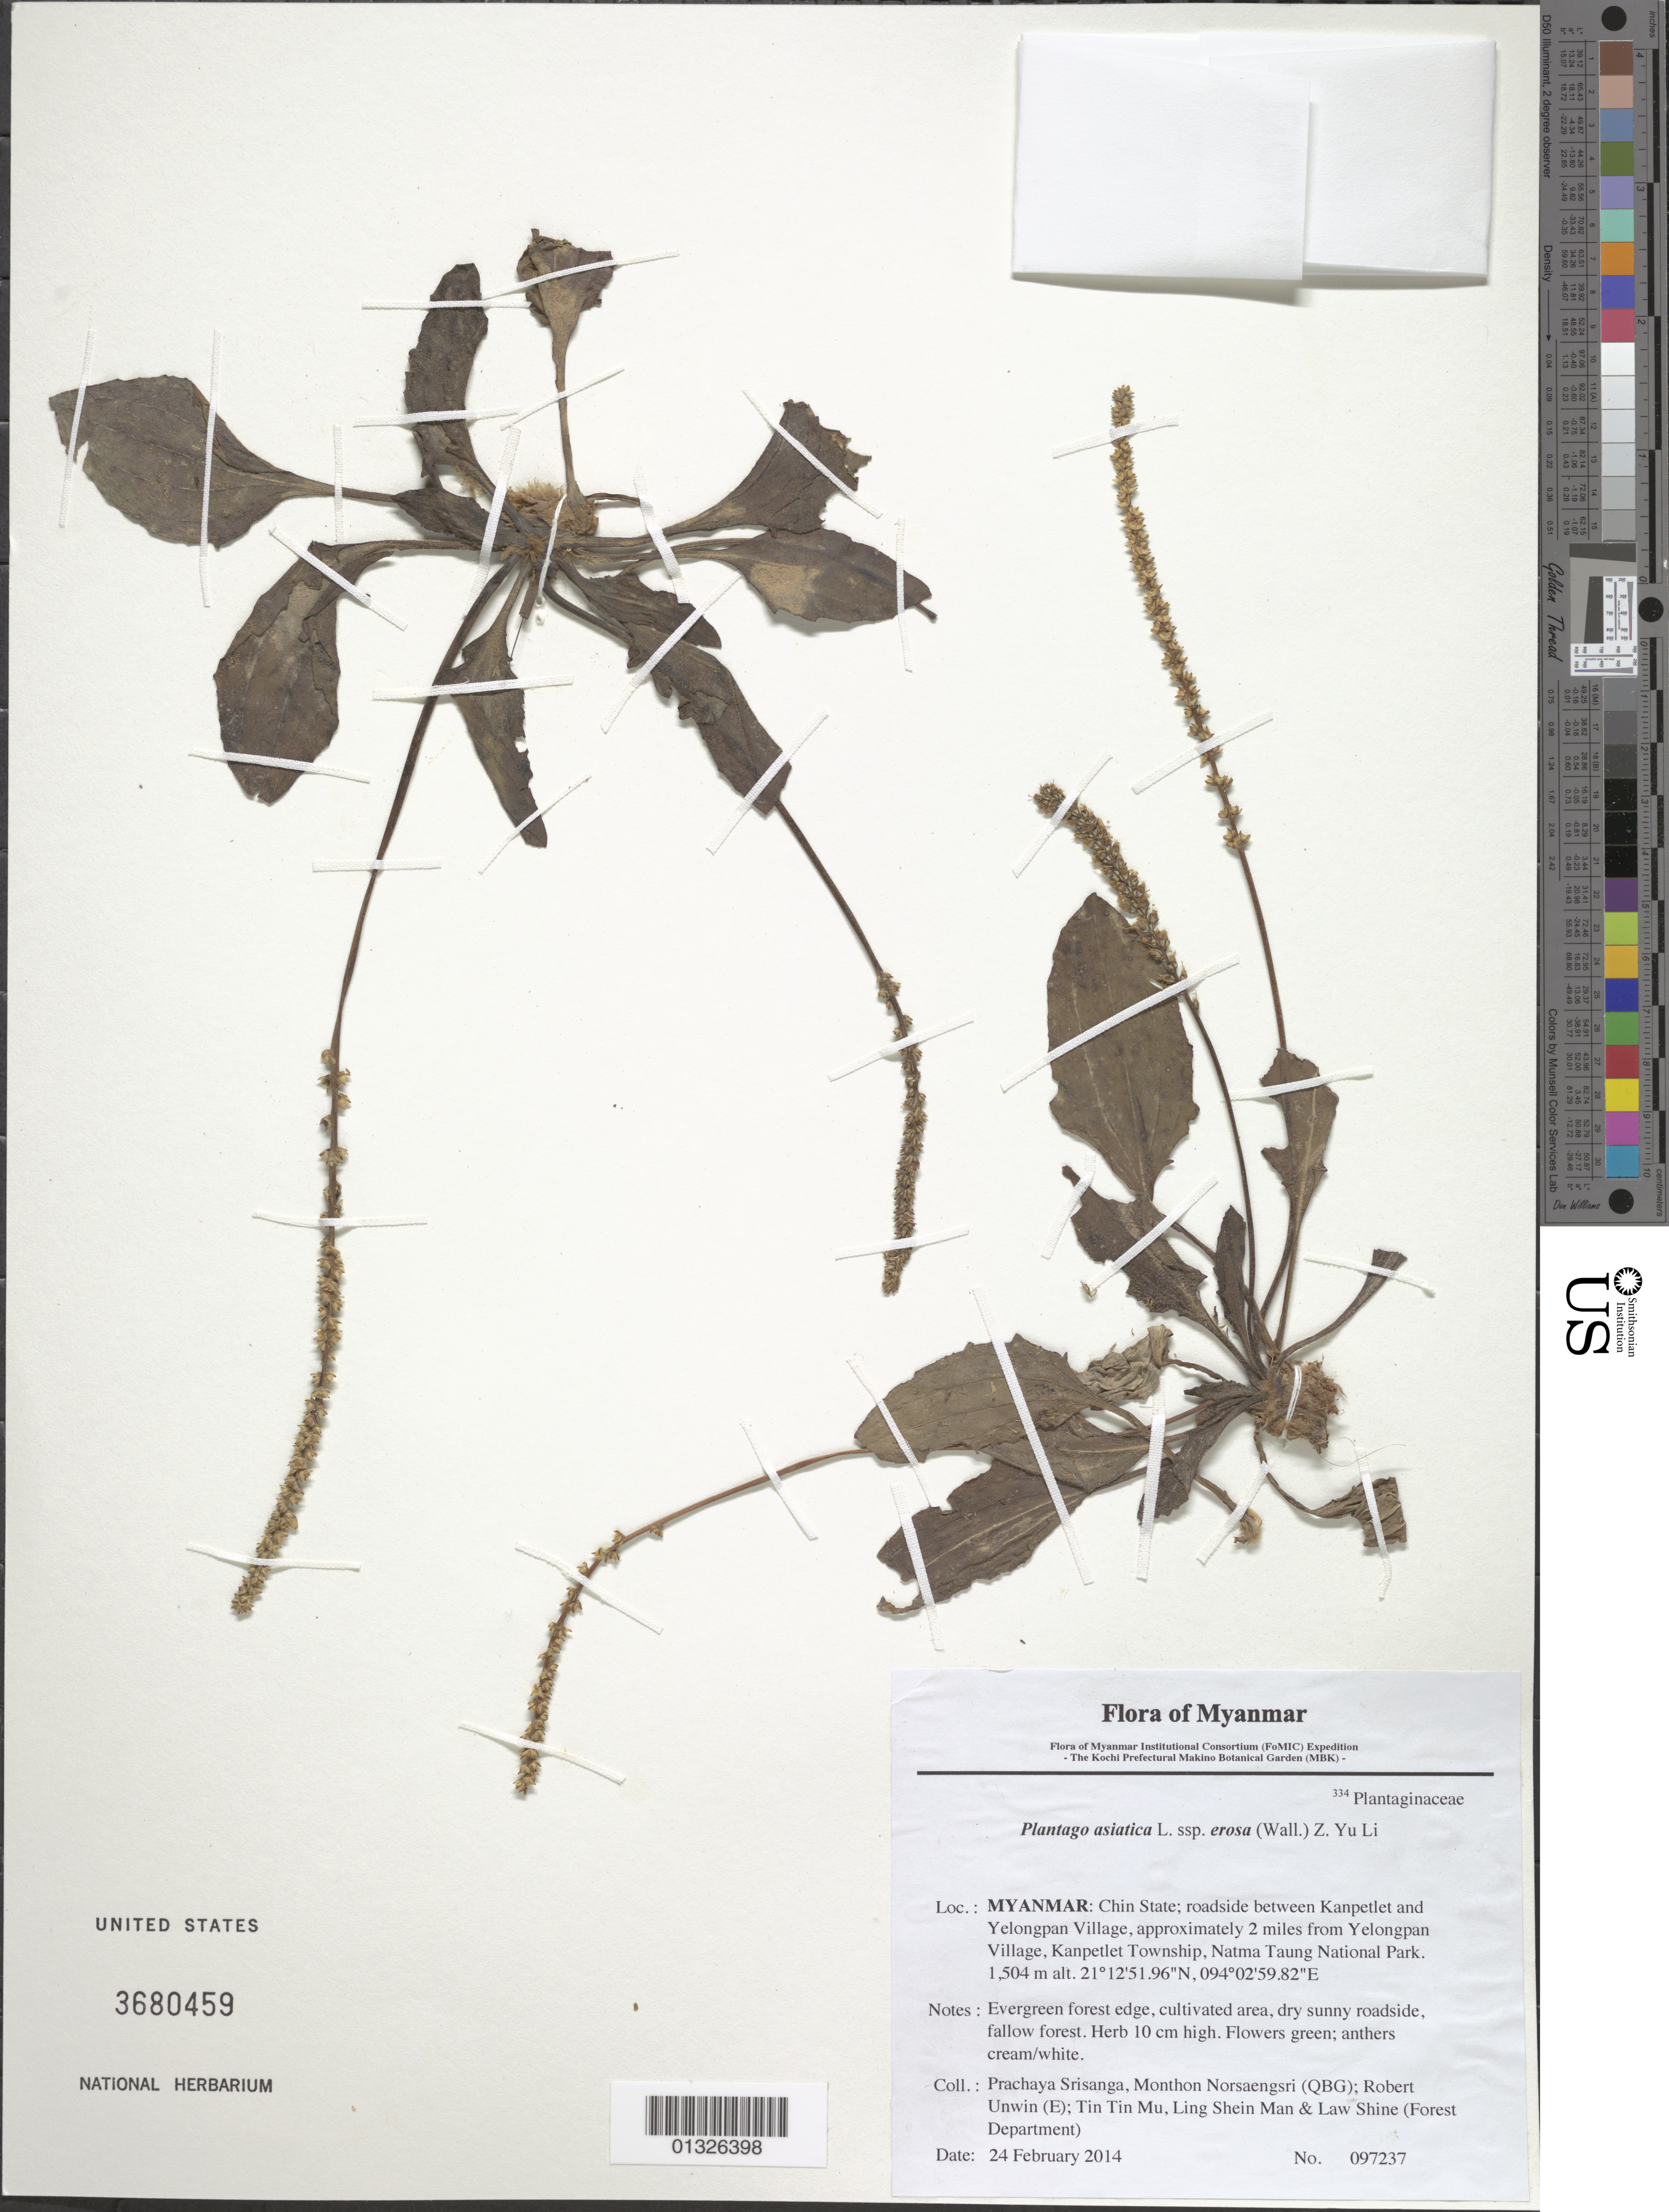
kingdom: Plantae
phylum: Tracheophyta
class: Magnoliopsida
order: Lamiales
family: Plantaginaceae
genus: Plantago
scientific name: Plantago asiatica subsp. erosa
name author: (Wall.) Z.Y. Li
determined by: Fujikawa, Kazumi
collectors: P. Srisanga, M. Norsaengsri, R. Unwin, Tin Tin Mu, Ling Shein Man & L. Shine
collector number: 97237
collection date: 2014-02-24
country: Myanmar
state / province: Chin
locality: Roadside between Kanpetlet and Yelongpan Village, approximately 2 miles from Yelongpan Village, Kanpetlet Township, Natma Taung National Park.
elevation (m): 1504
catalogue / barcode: US 3680459